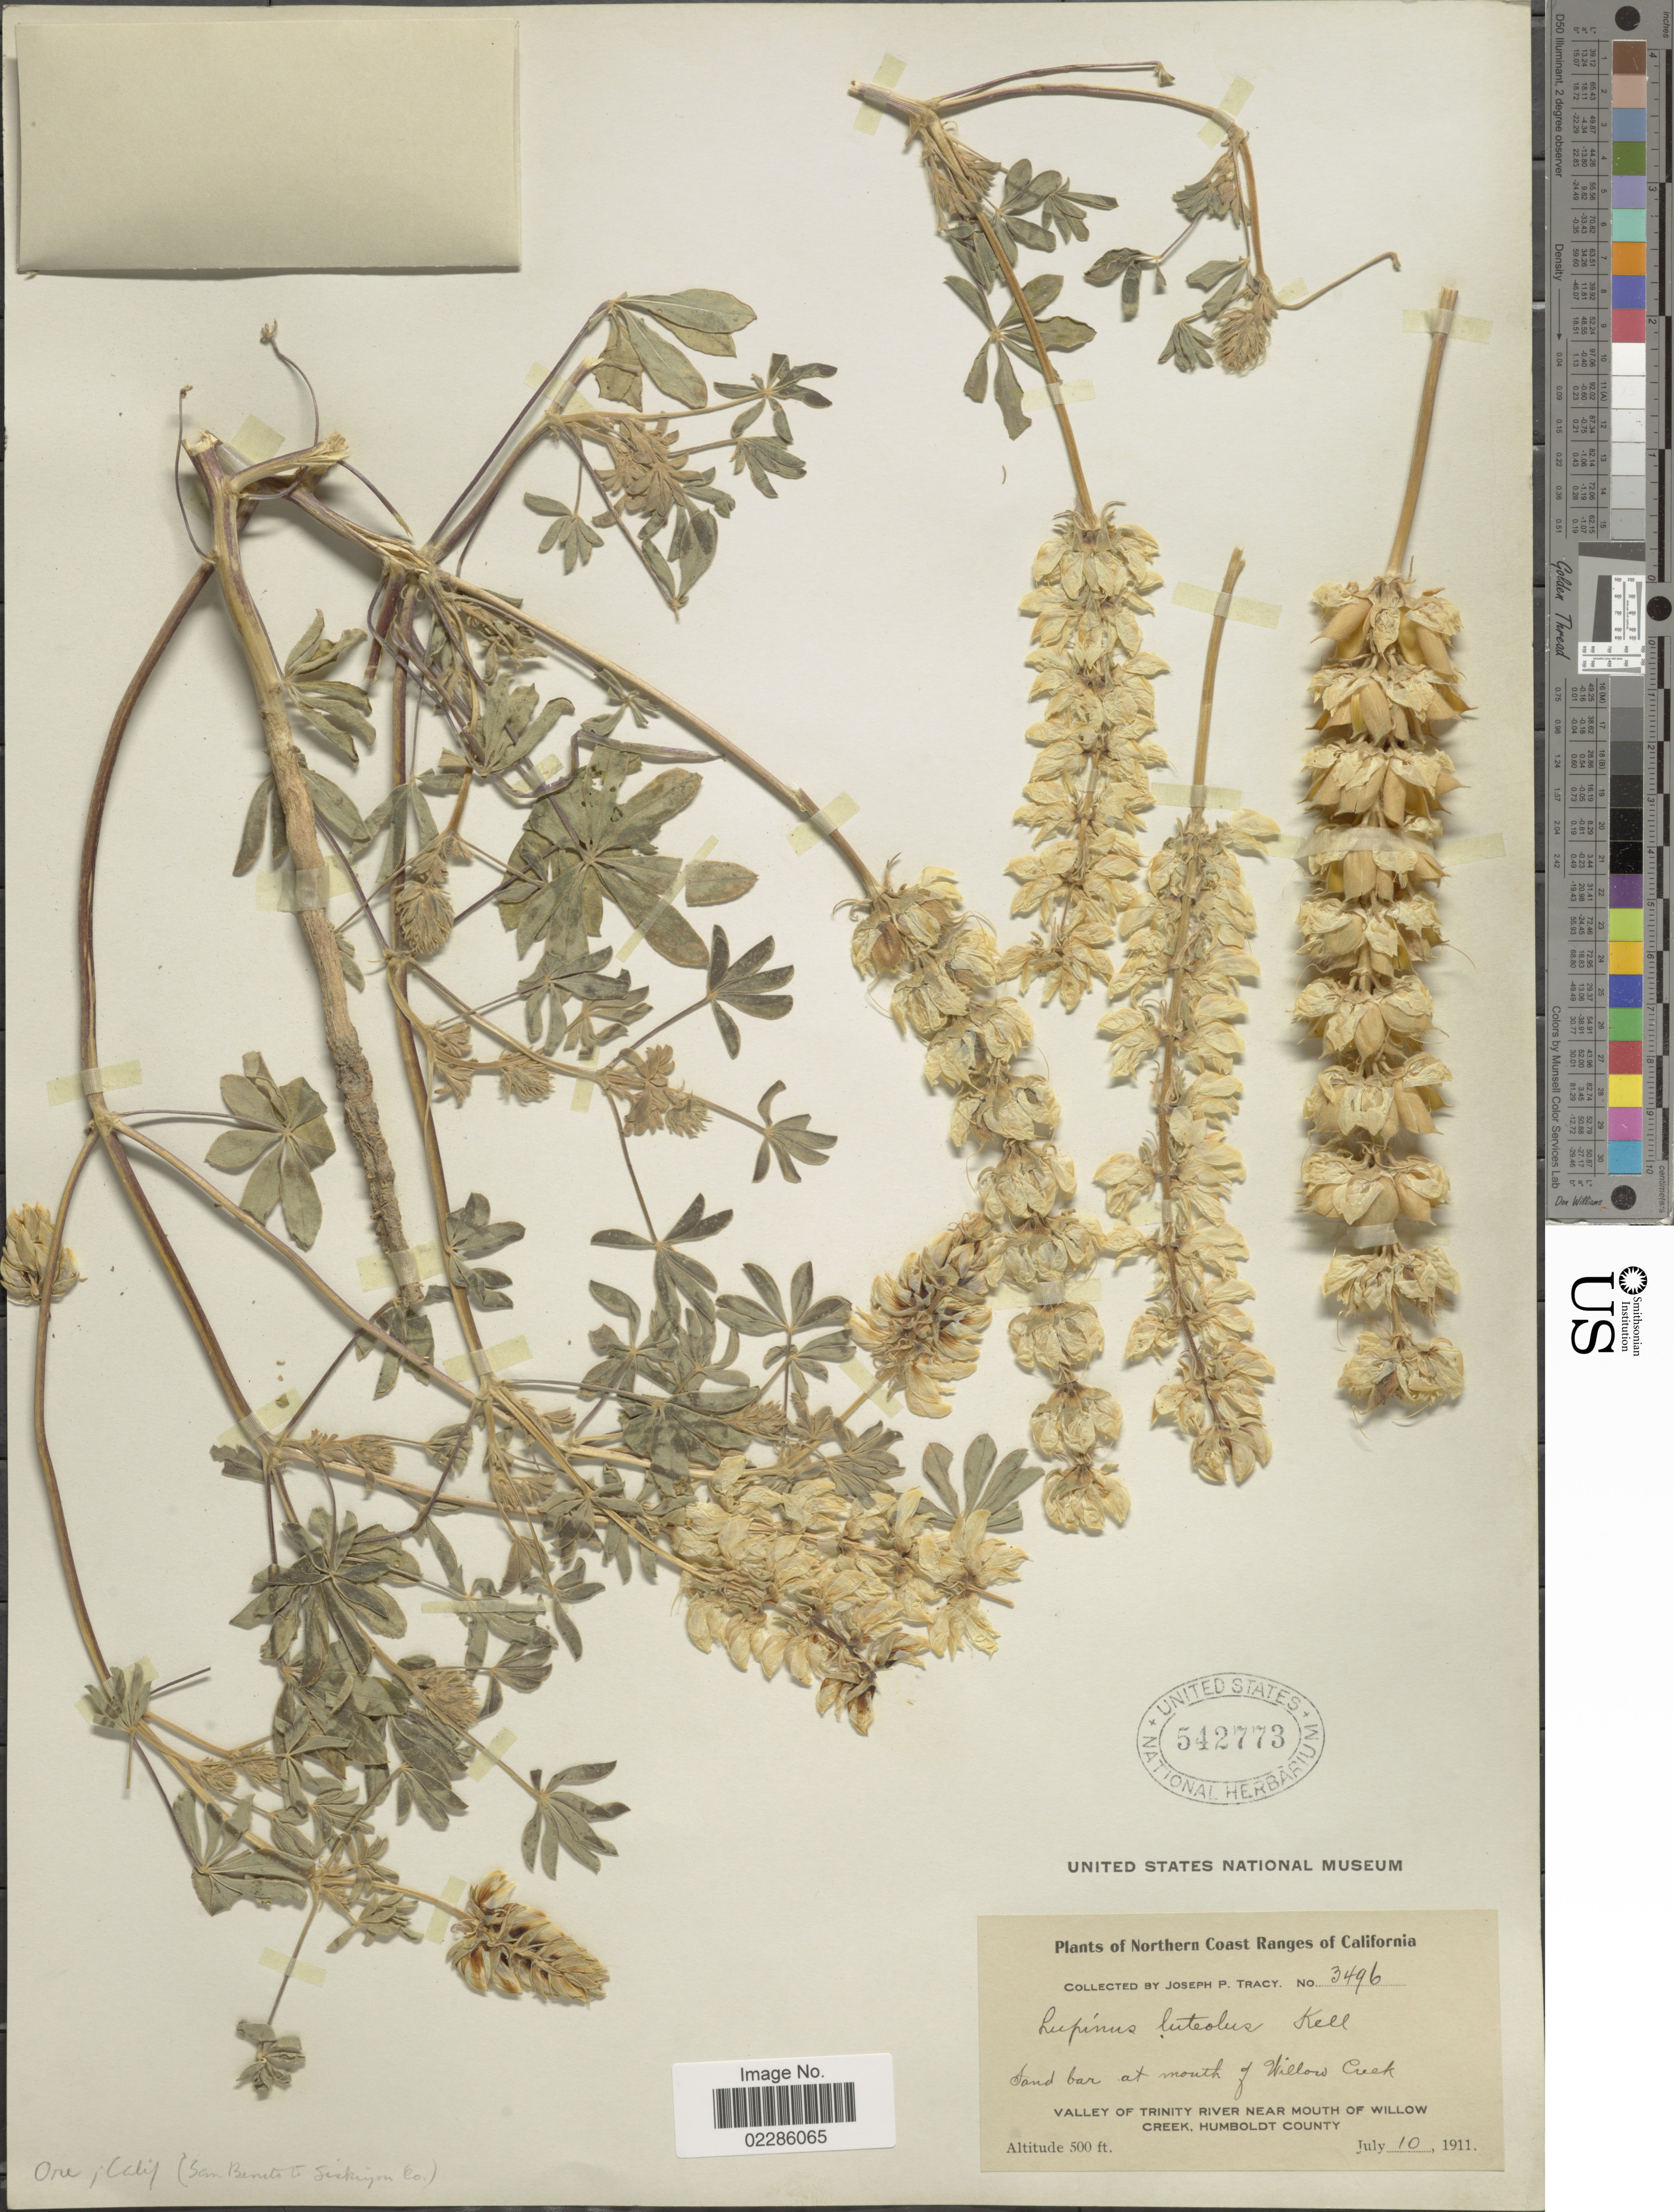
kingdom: Plantae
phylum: Tracheophyta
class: Magnoliopsida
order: Fabales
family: Fabaceae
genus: Lupinus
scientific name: Lupinus luteolus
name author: Kellogg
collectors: J. Tracy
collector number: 3496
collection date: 1911-07-10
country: United States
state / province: California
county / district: Humboldt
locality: Northern Coast Ranges of California, Sand bar at mouth of Willow Creek, Valley of Trinity River near Mouth of Willow Creek, Humboldt County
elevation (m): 152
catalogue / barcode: US 542773